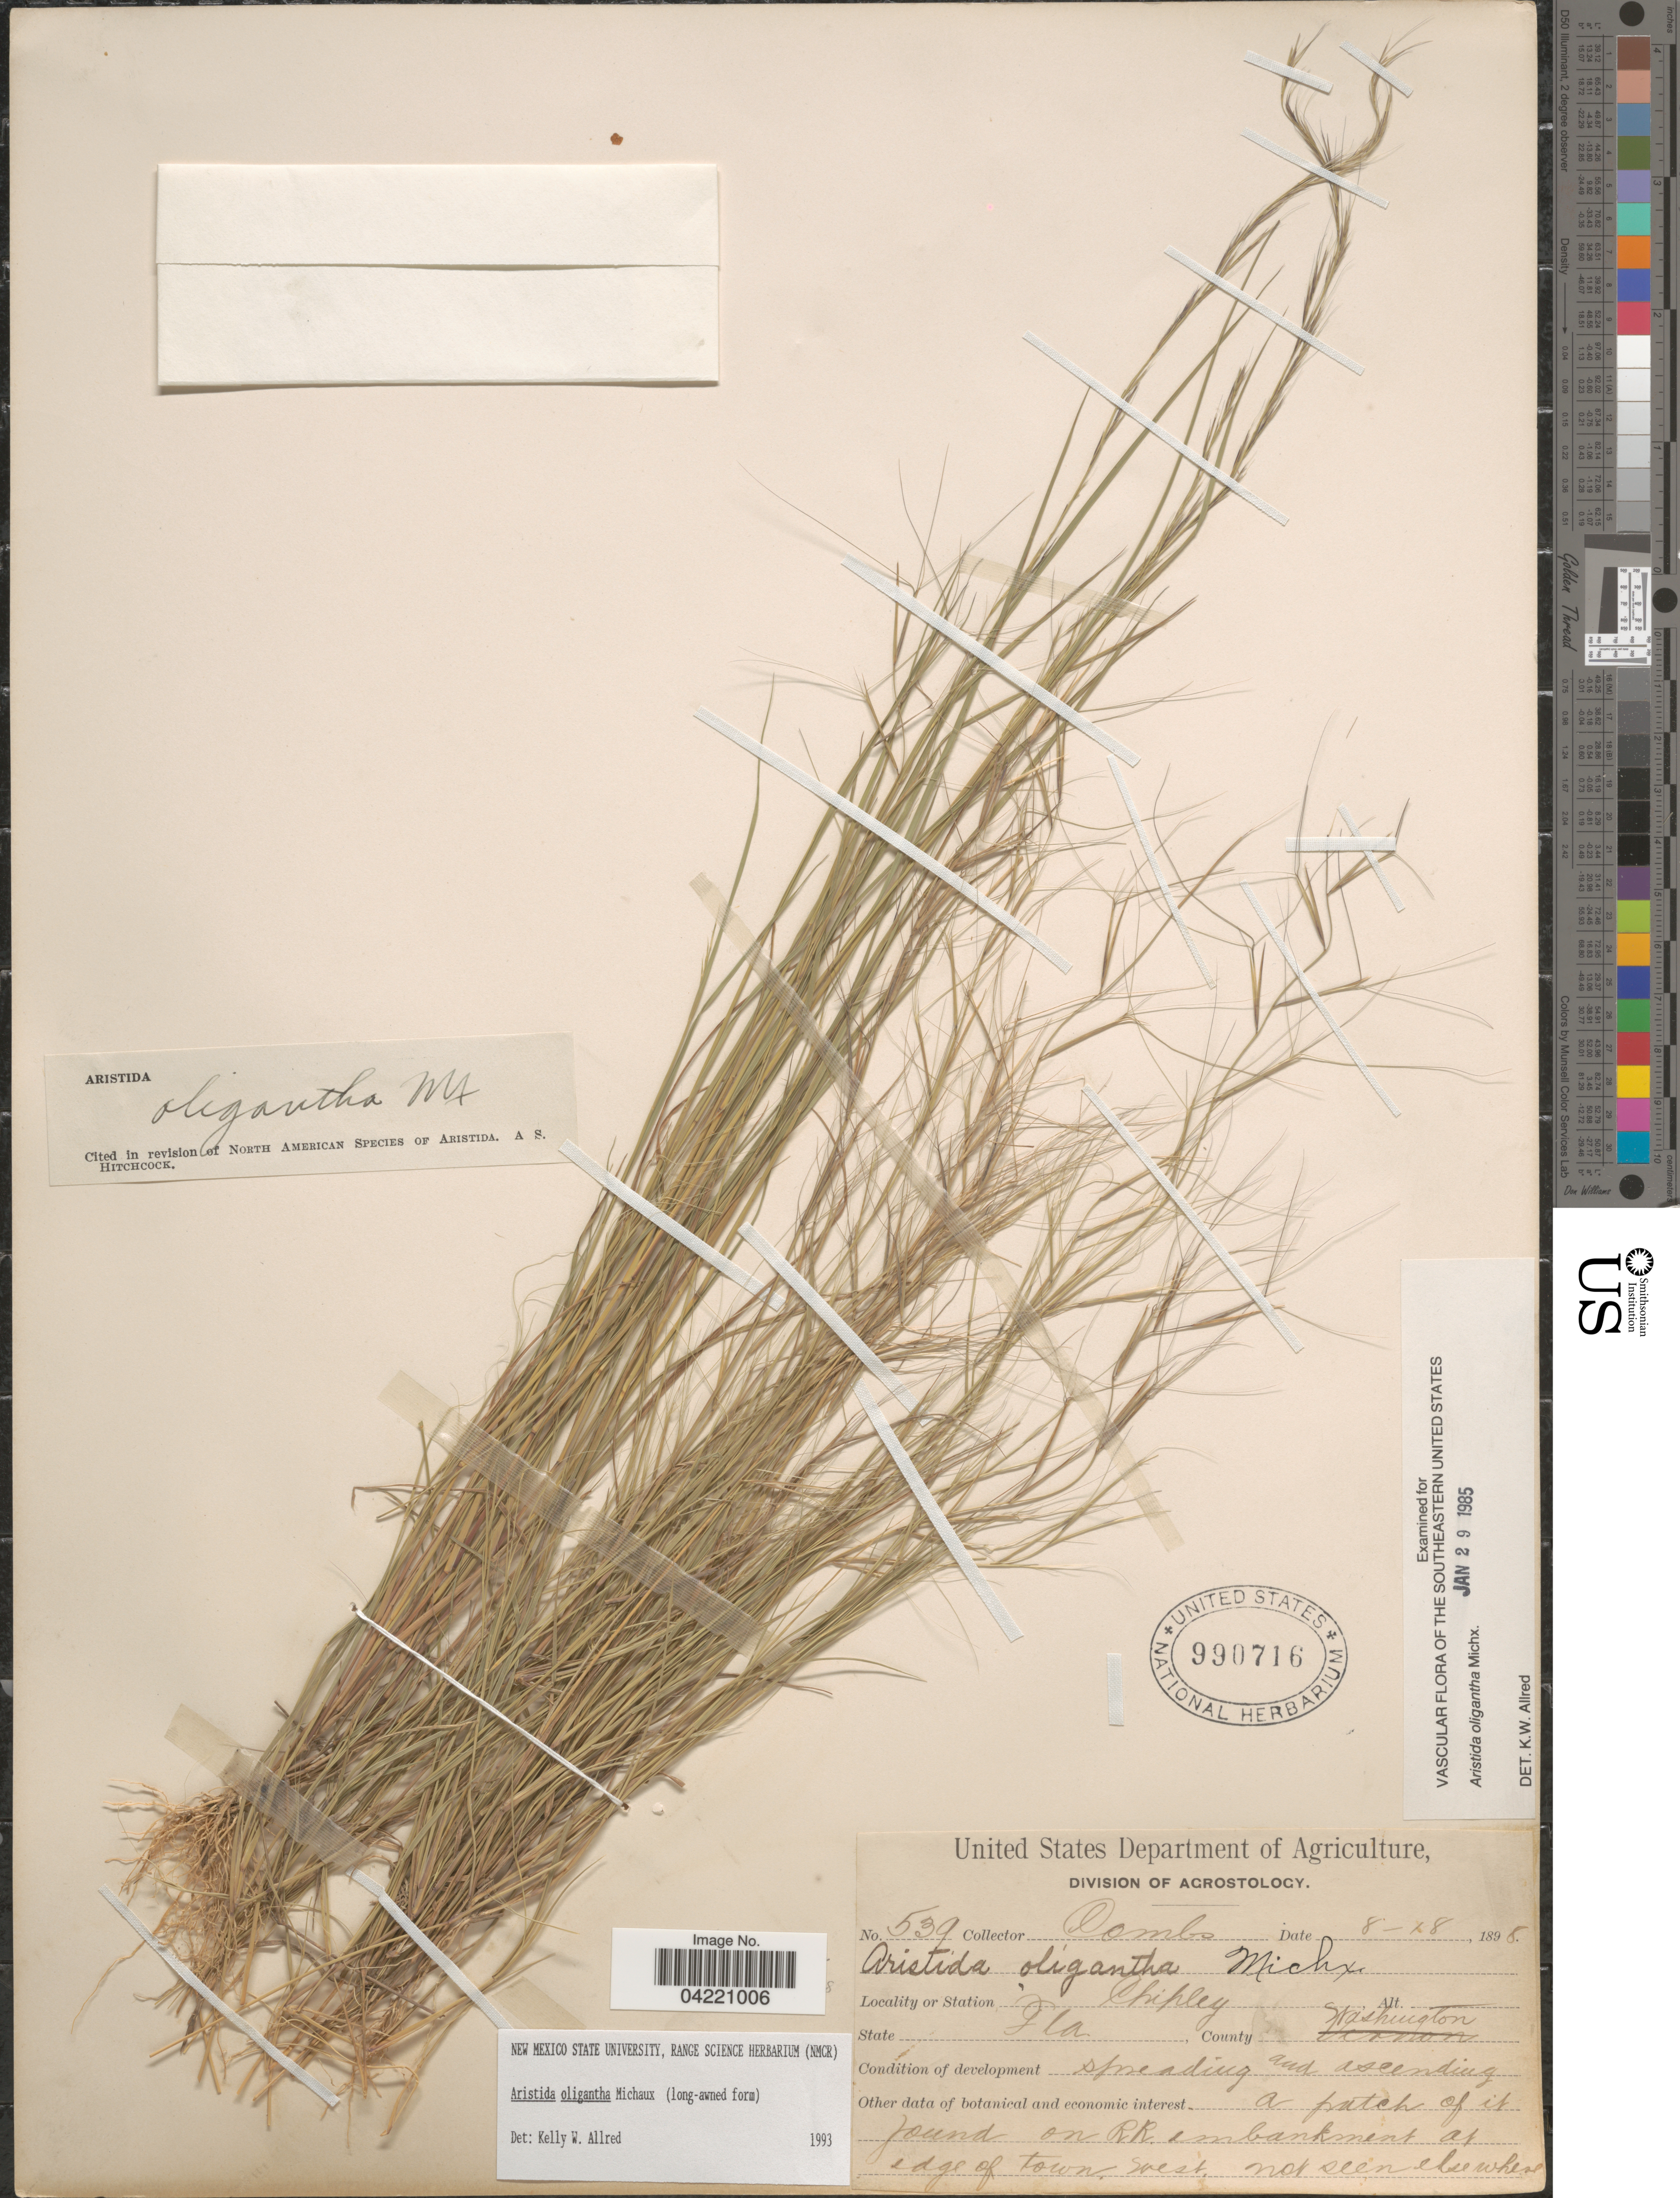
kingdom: Plantae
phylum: Tracheophyta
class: Liliopsida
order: Poales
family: Poaceae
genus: Aristida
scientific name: Aristida oligantha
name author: Michx.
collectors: -. Combs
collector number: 539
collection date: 1898-08-18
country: United States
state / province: Florida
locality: Station Chipley. County Washington.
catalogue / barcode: US 990716